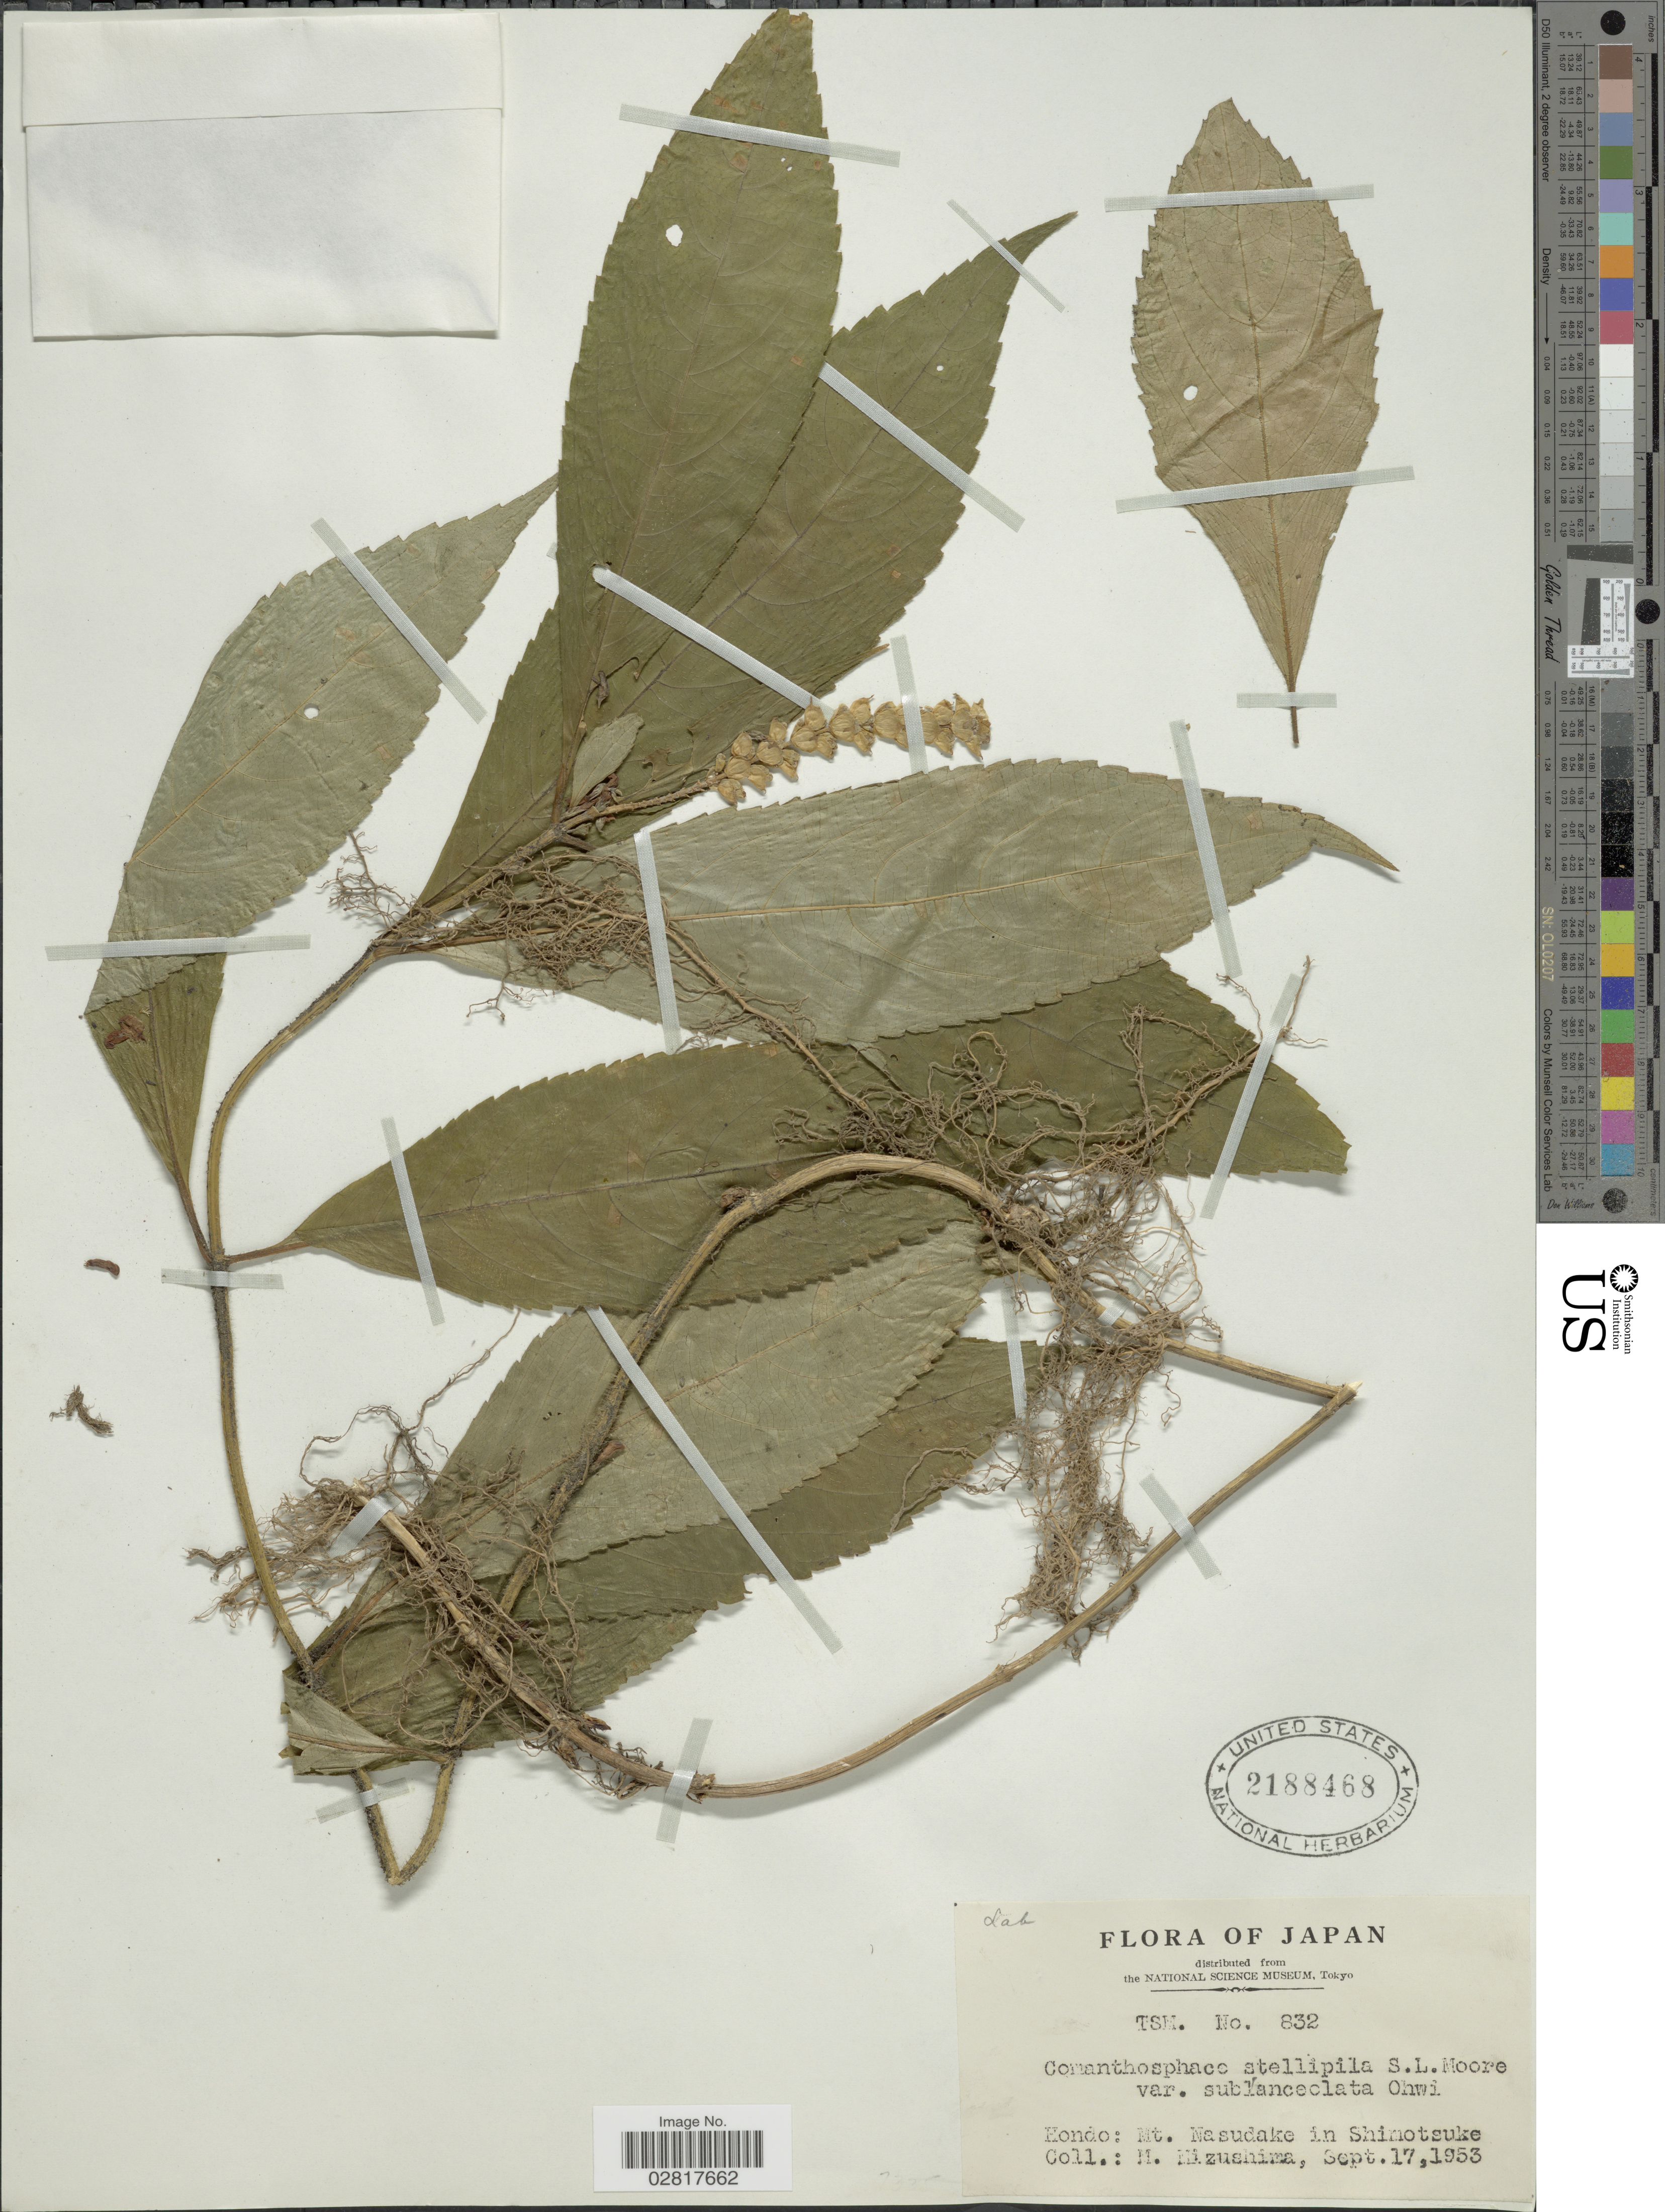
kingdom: Plantae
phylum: Tracheophyta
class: Magnoliopsida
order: Lamiales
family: Lamiaceae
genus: Comanthosphace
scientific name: Comanthosphace stellipila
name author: (Miq.) S. Moore ex Briq.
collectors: M. Mizushima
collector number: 832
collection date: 1953-09-17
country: Japan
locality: Hondo: Mt. Nasudake in Shimotsuke.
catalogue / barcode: US 2188468